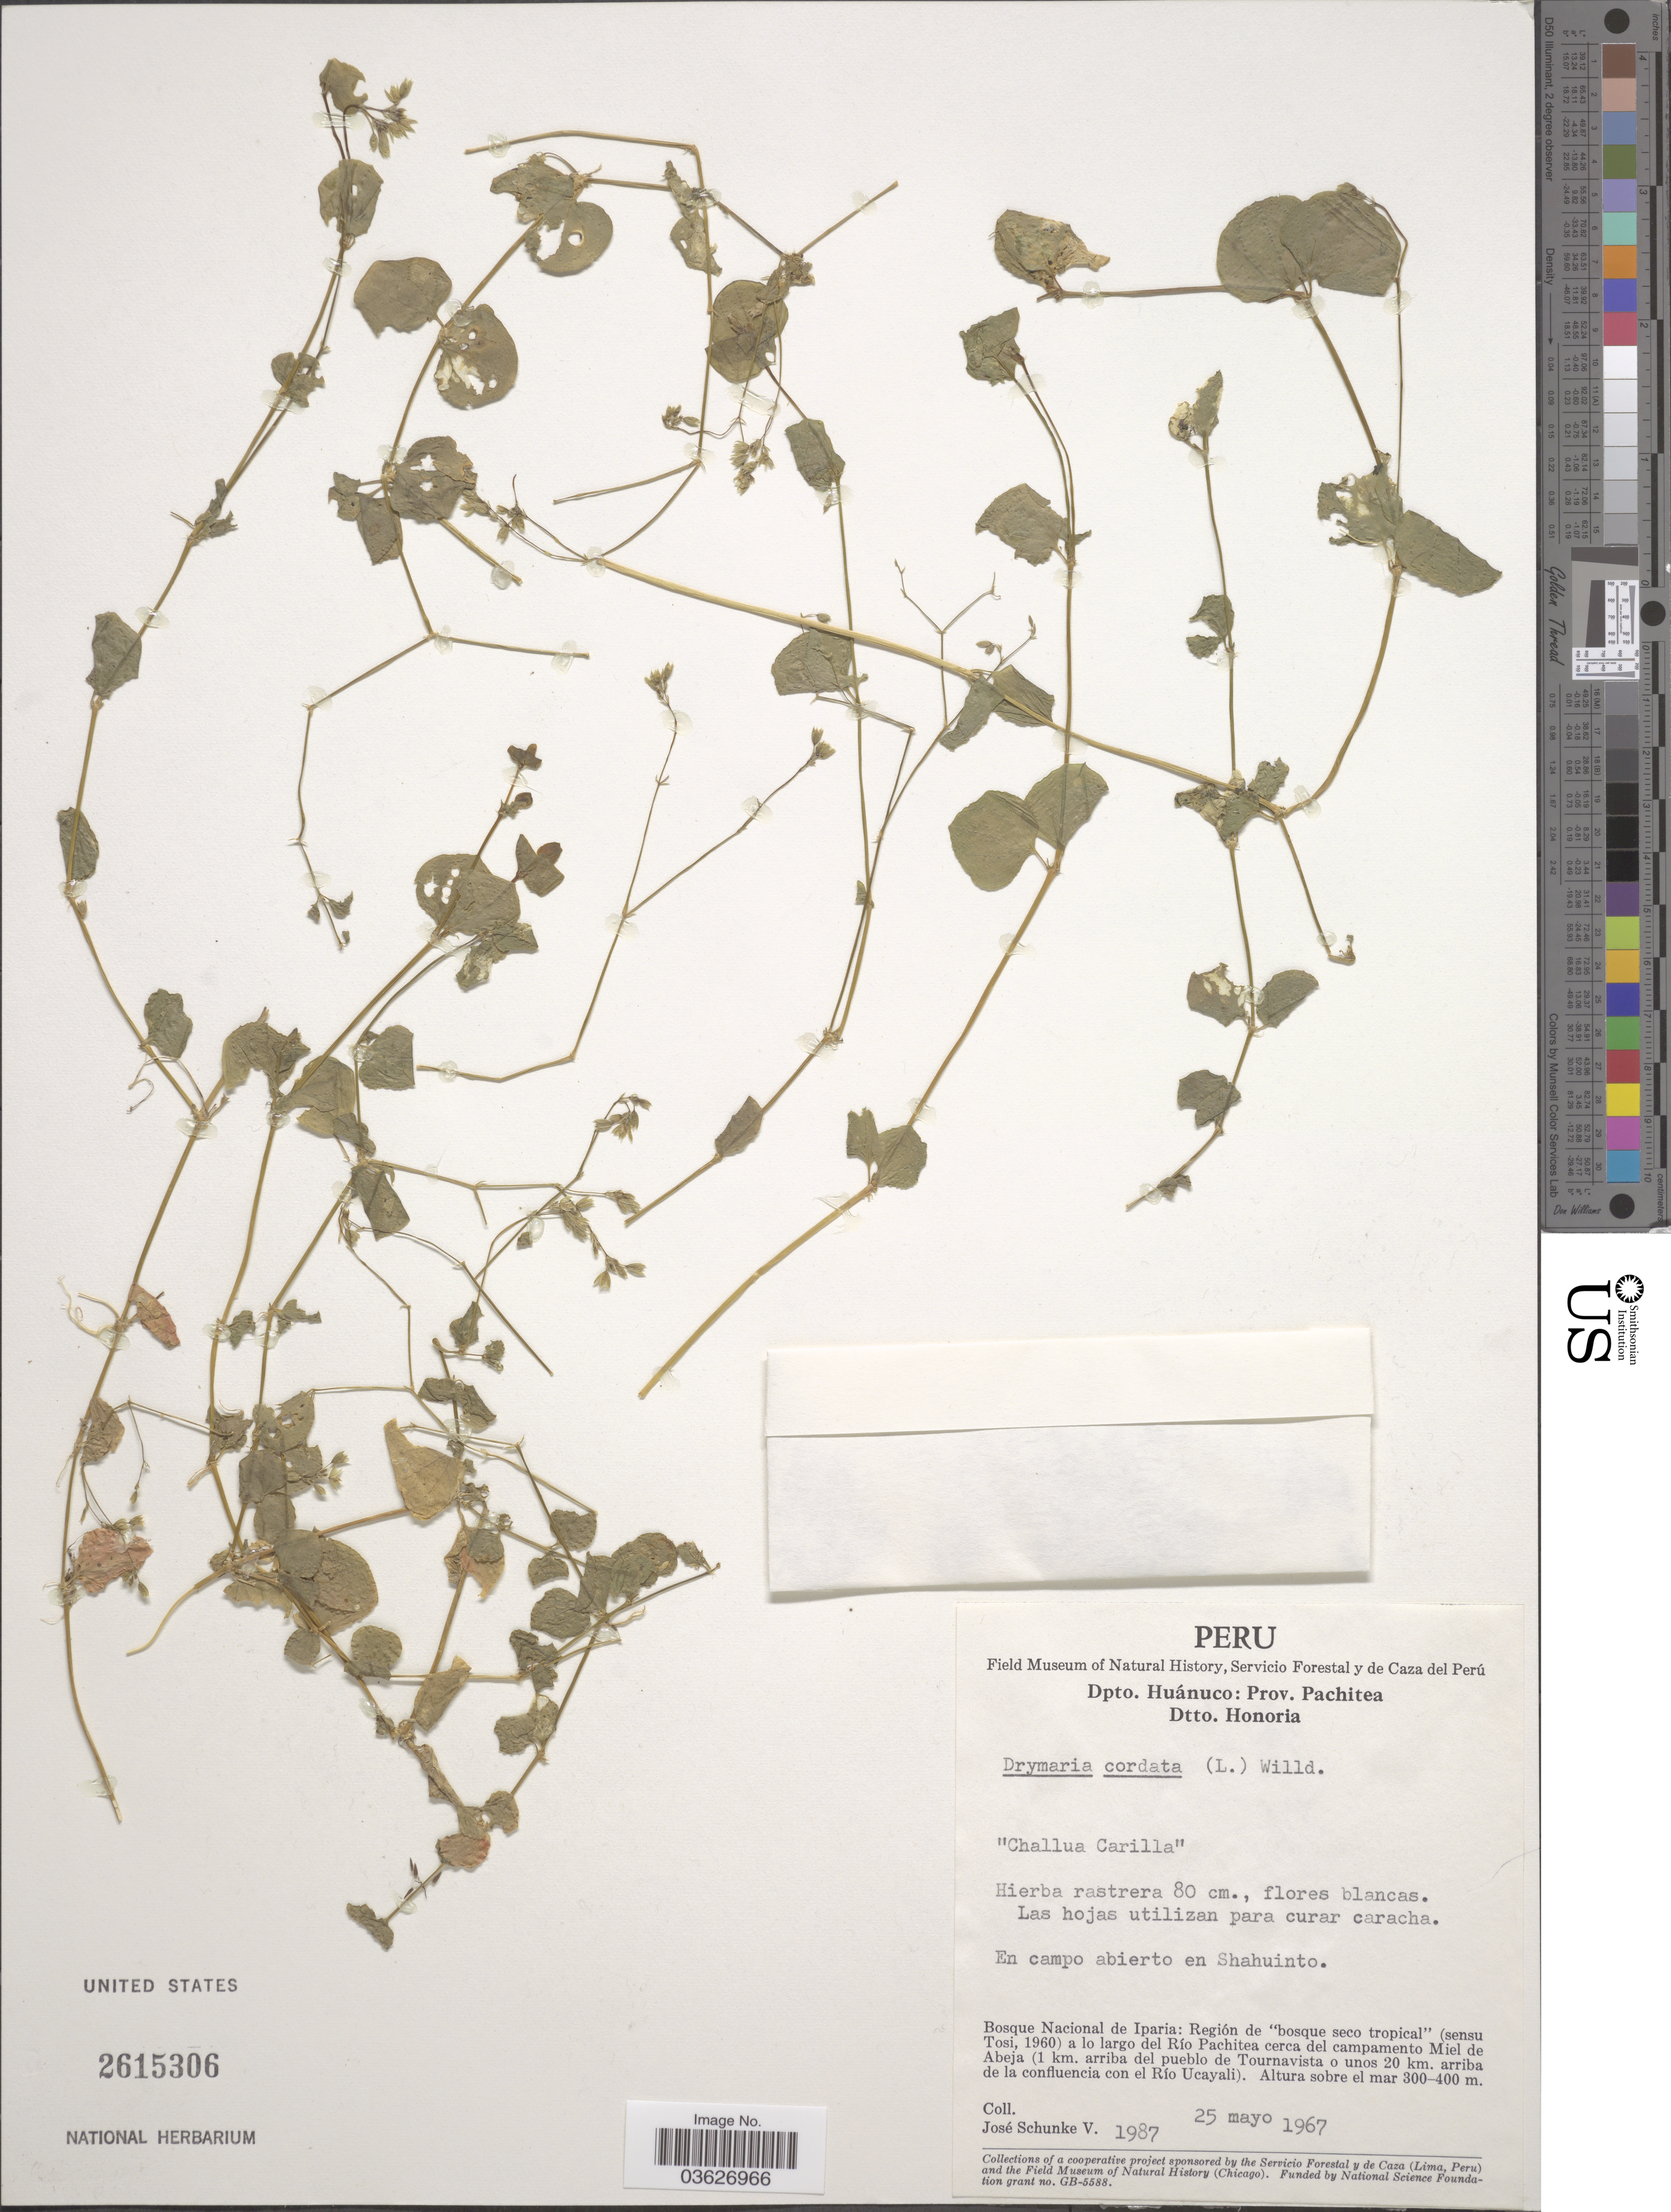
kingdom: Plantae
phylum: Tracheophyta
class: Magnoliopsida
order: Caryophyllales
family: Caryophyllaceae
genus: Drymaria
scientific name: Drymaria cordata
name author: (L.) Willd. ex Schult.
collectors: J. Schunke Vigo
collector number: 1987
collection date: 1967-05-25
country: Peru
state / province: Huánuco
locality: Dpto. Huánuco: Prov. Pachitea. Dtto. Honoria. En campo abierto en Shahuinto. Bosque Nacional de Iparia: Región de bosque seco tropical a lo largo del Río Pachitea cerca del campamento Miel de Abeja (1 km. arriba del pueblo de Tournavista o unos 20 km. arriba de la confluencia con el Río Ucayali).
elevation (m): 300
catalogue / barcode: US 2615306